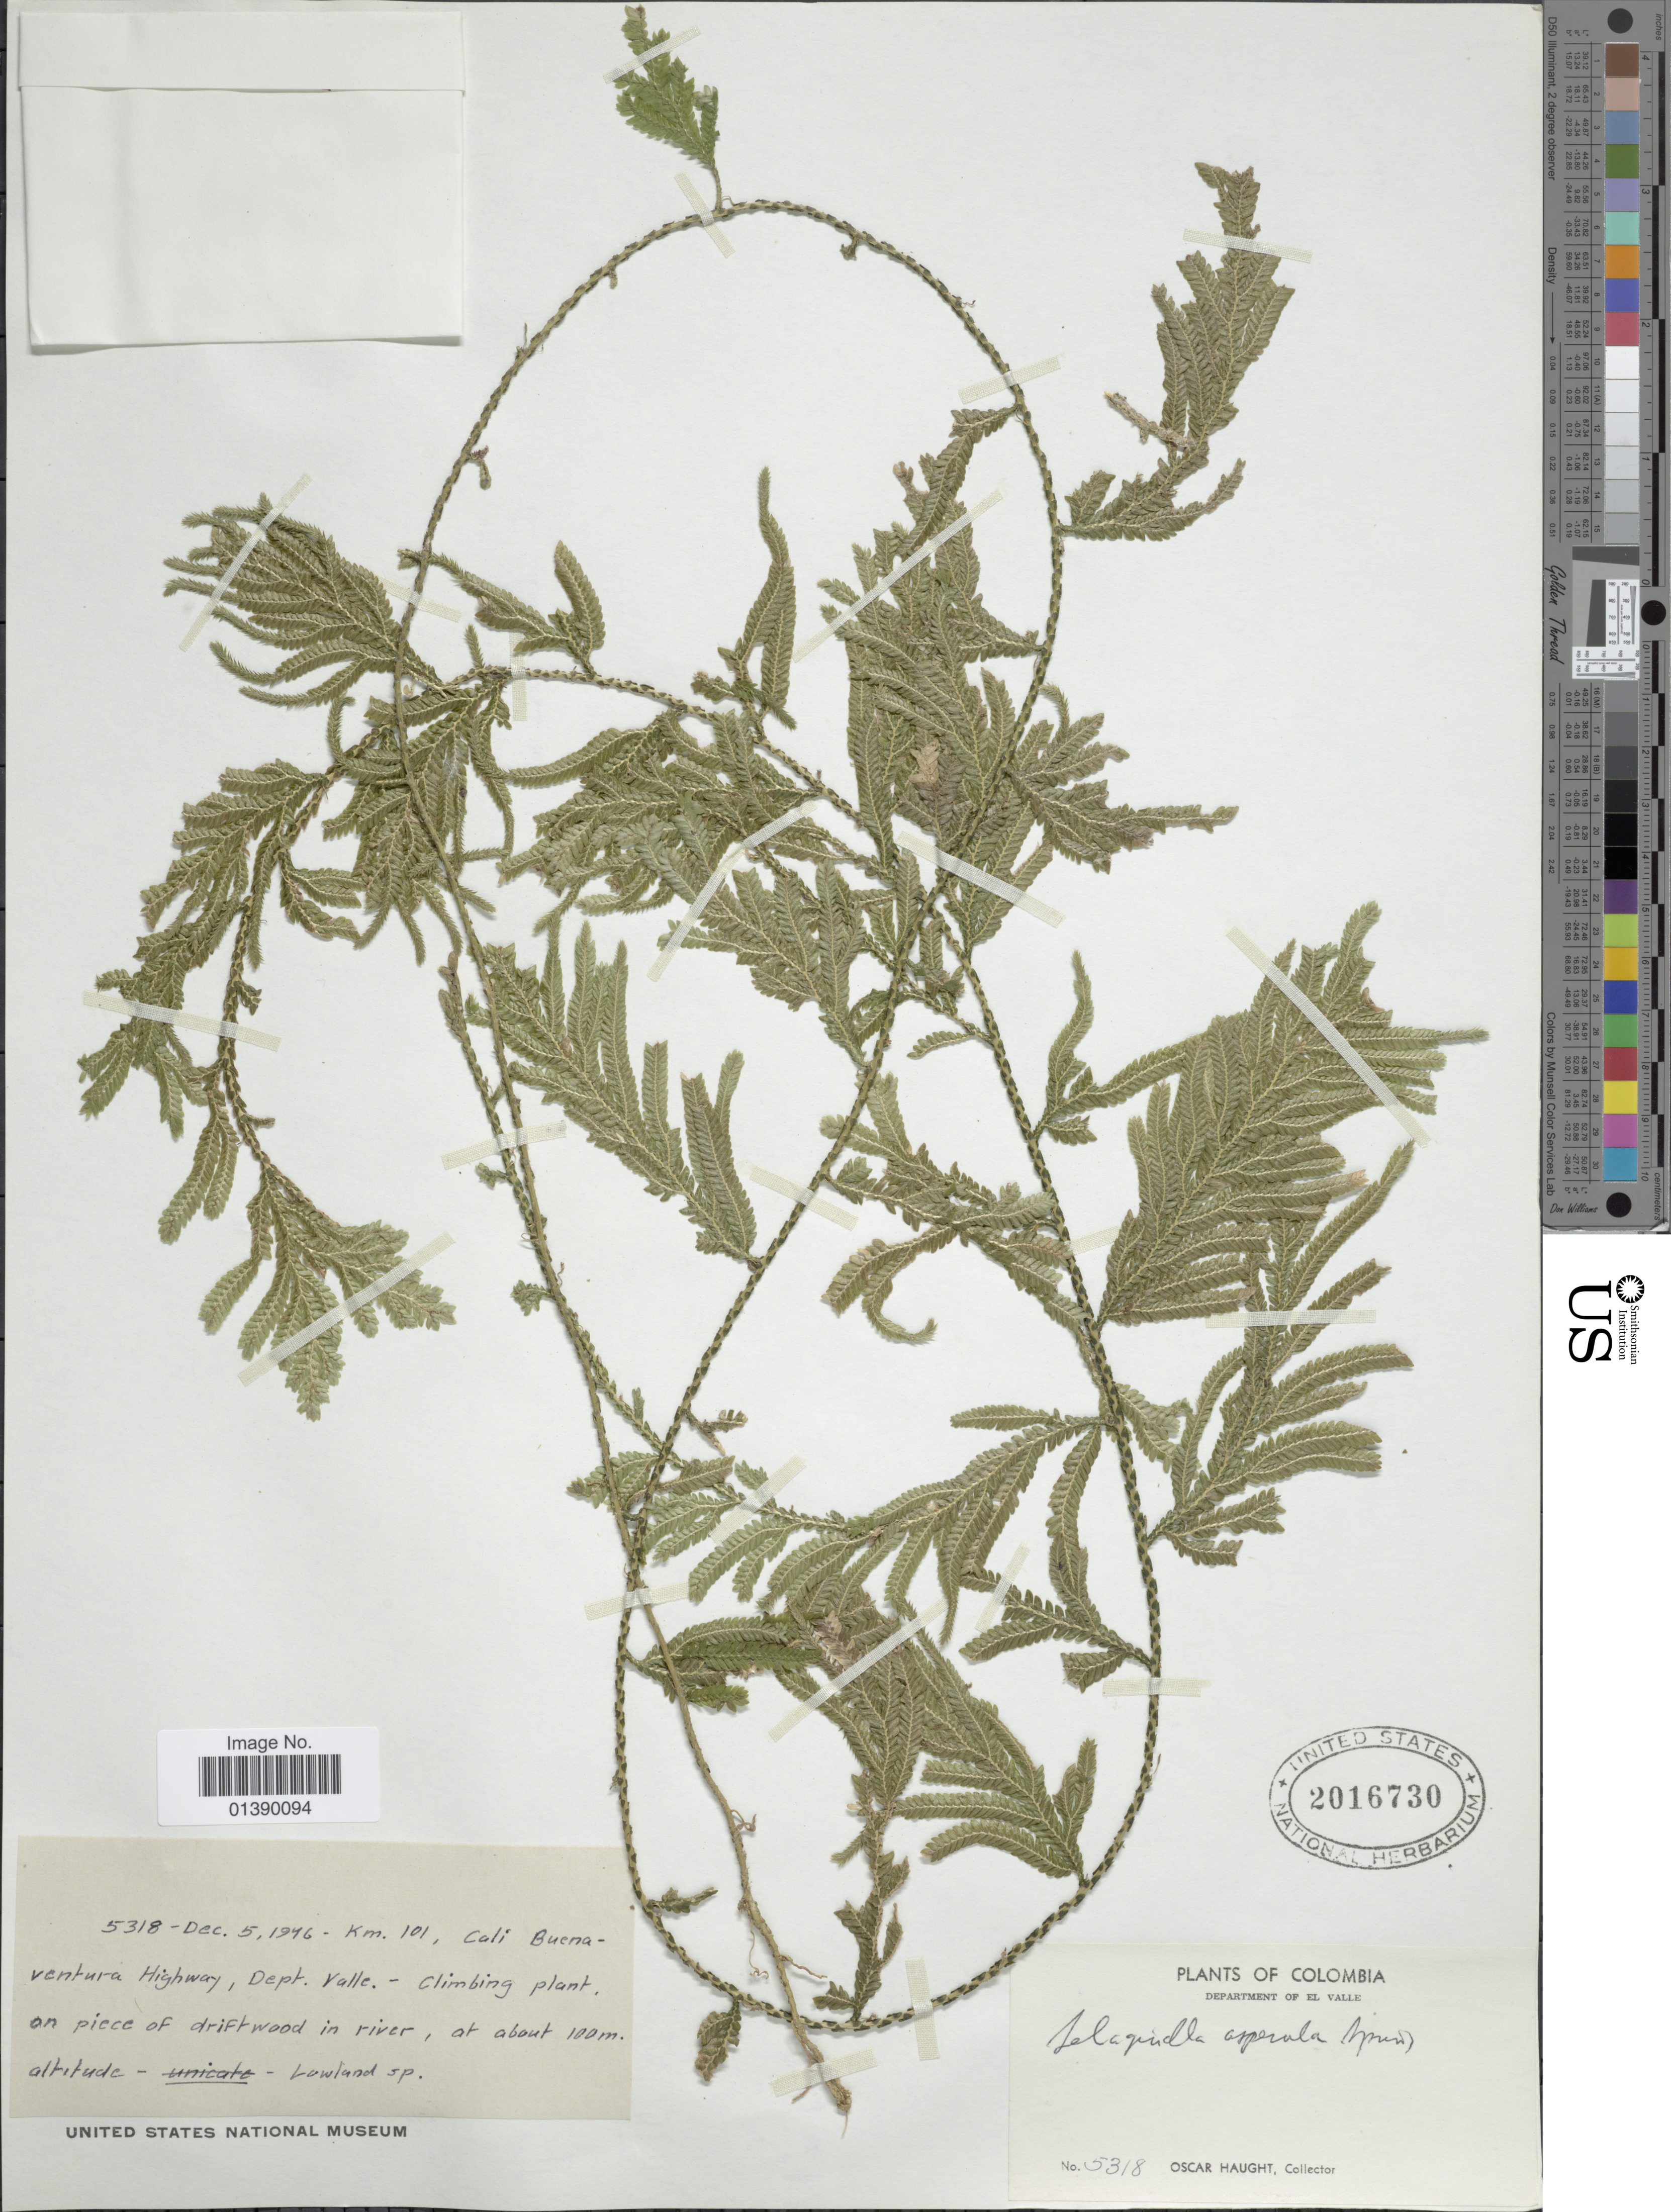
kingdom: Plantae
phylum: Tracheophyta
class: Lycopodiopsida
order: Selaginellales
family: Selaginellaceae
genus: Selaginella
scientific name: Selaginella asperula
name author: Spring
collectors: O. L. Haught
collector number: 5318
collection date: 1946-12-05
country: Colombia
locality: Department of El Valle. km. 101, cali Buena - ventura Highway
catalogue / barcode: US 2016730